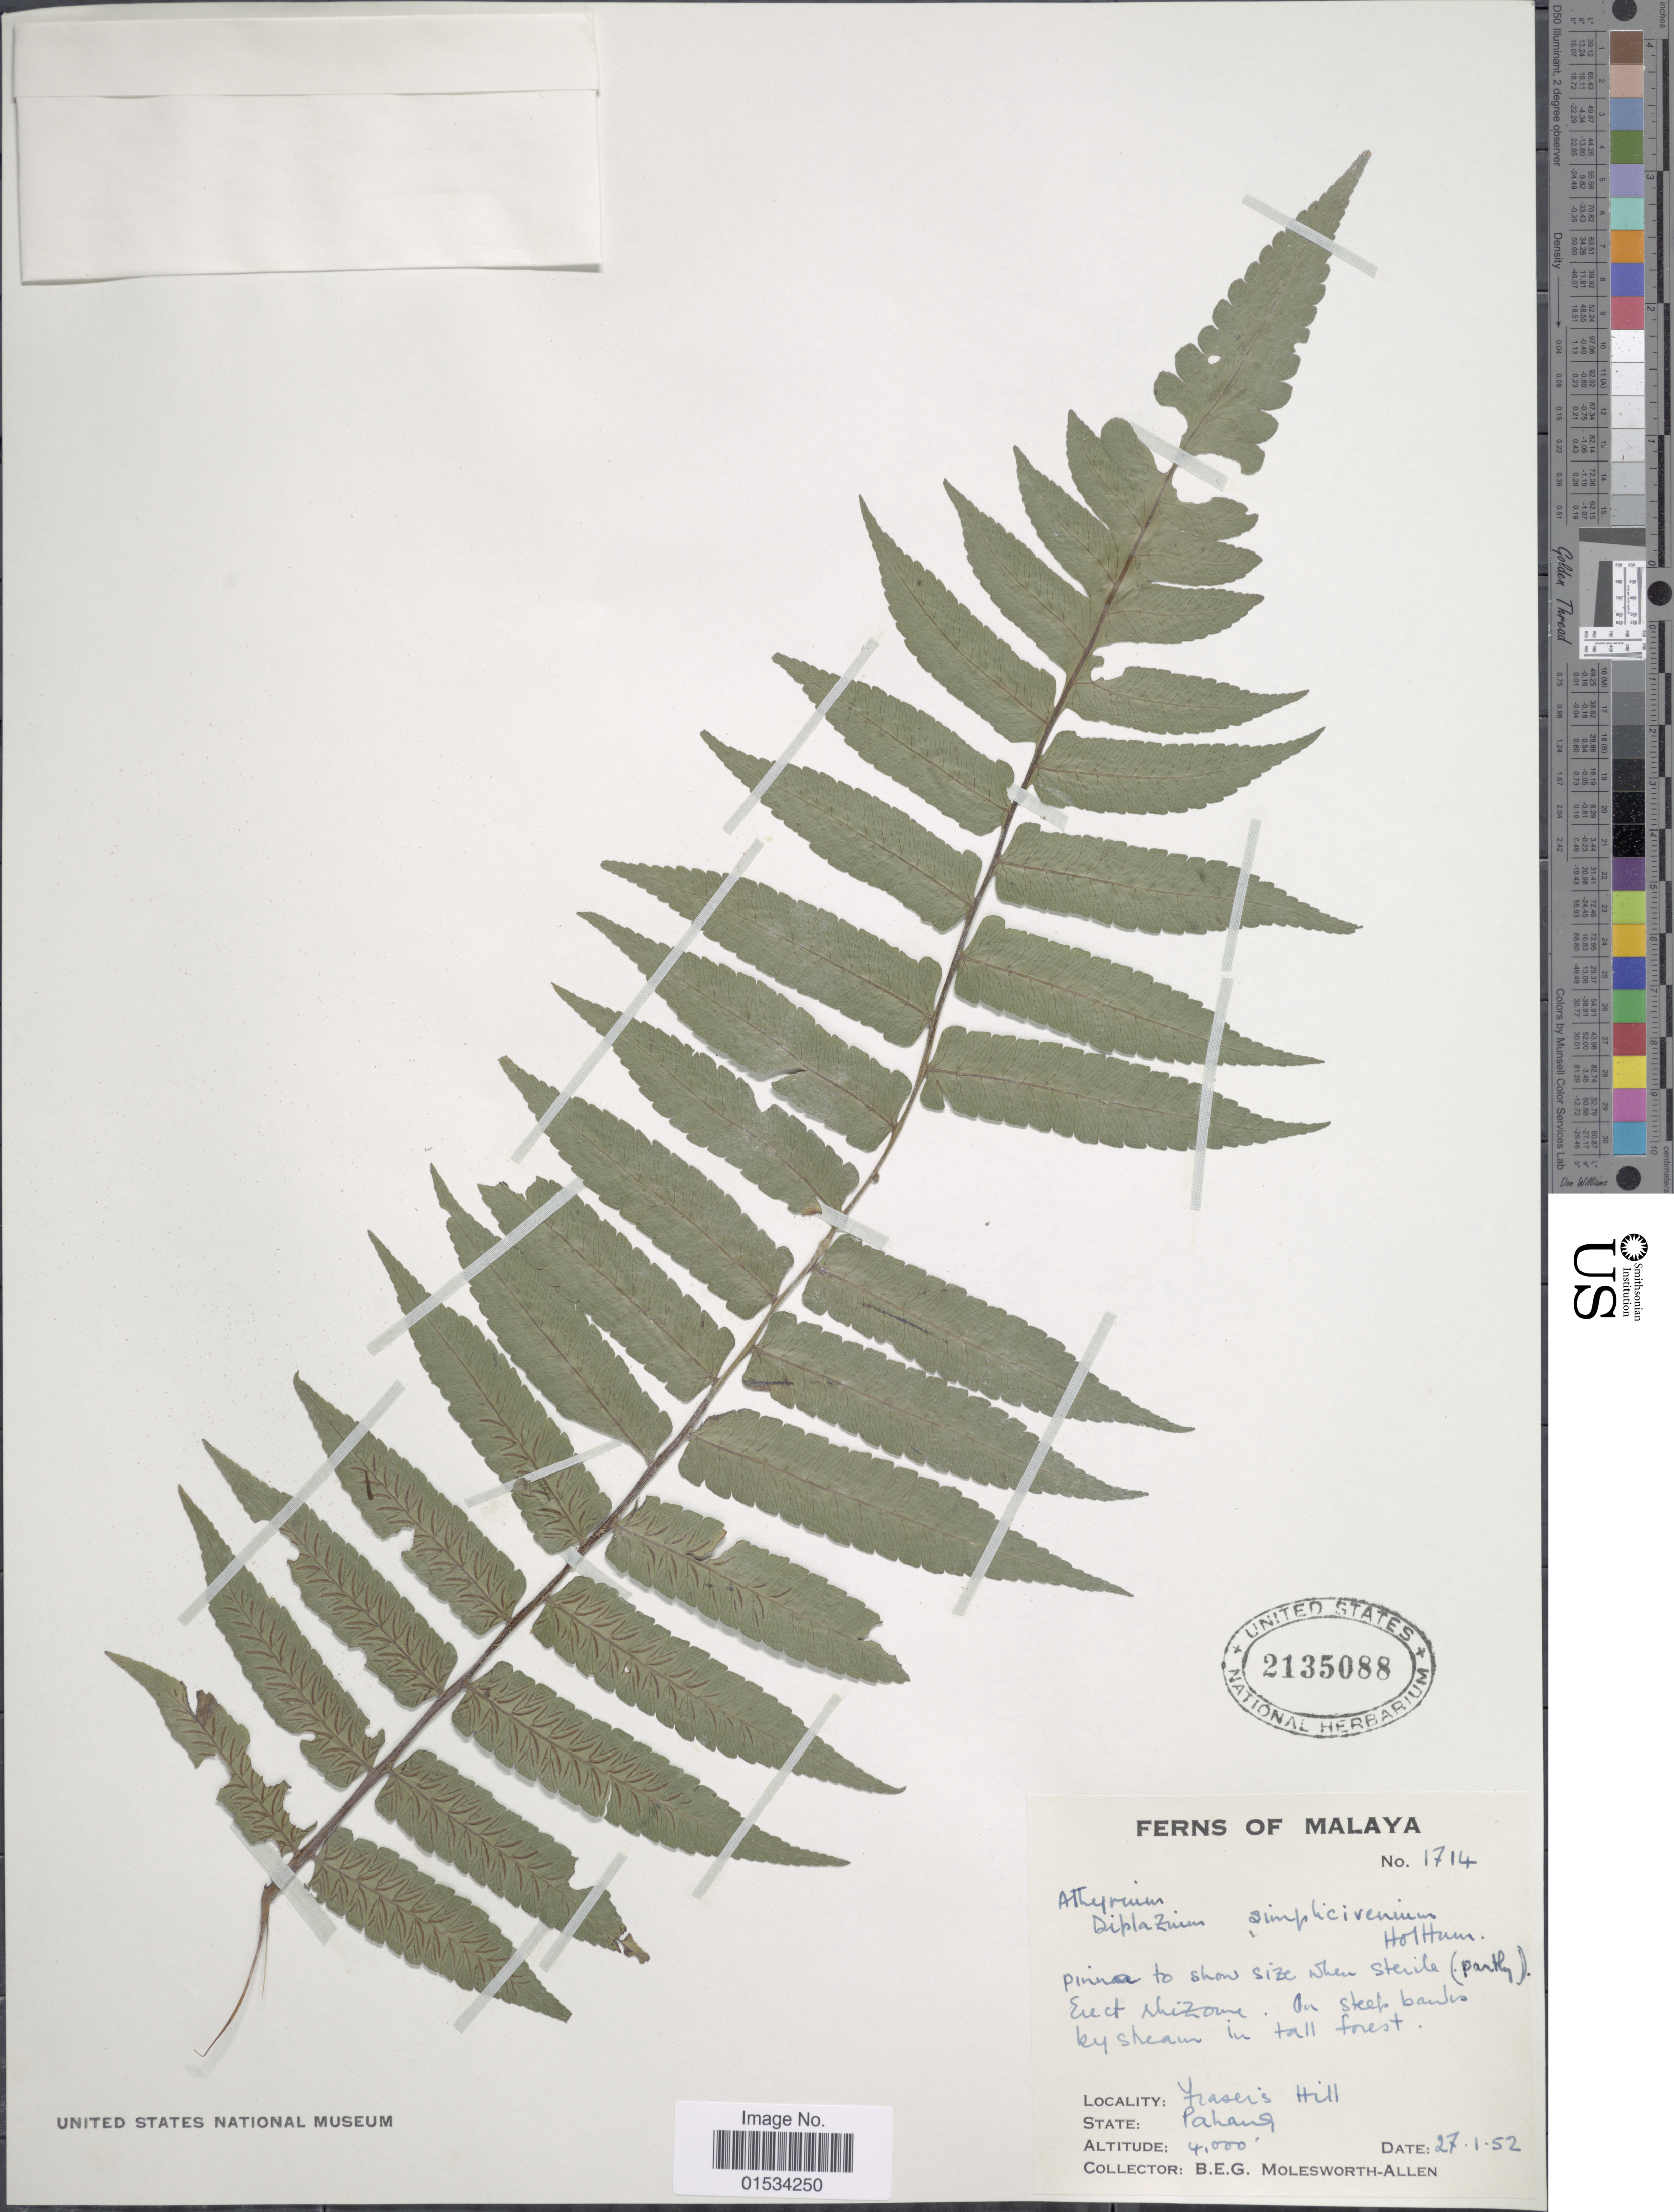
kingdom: Plantae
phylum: Tracheophyta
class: Polypodiopsida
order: Polypodiales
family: Athyriaceae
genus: Diplazium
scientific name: Diplazium simplicivenium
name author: Holttum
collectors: B. E. G. Molesworth-Allen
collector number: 1714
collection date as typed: Transcribed d/m/y: 27/1/52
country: Malaysia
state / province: Pahang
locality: Frasers Hill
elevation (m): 1219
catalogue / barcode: US 2135088